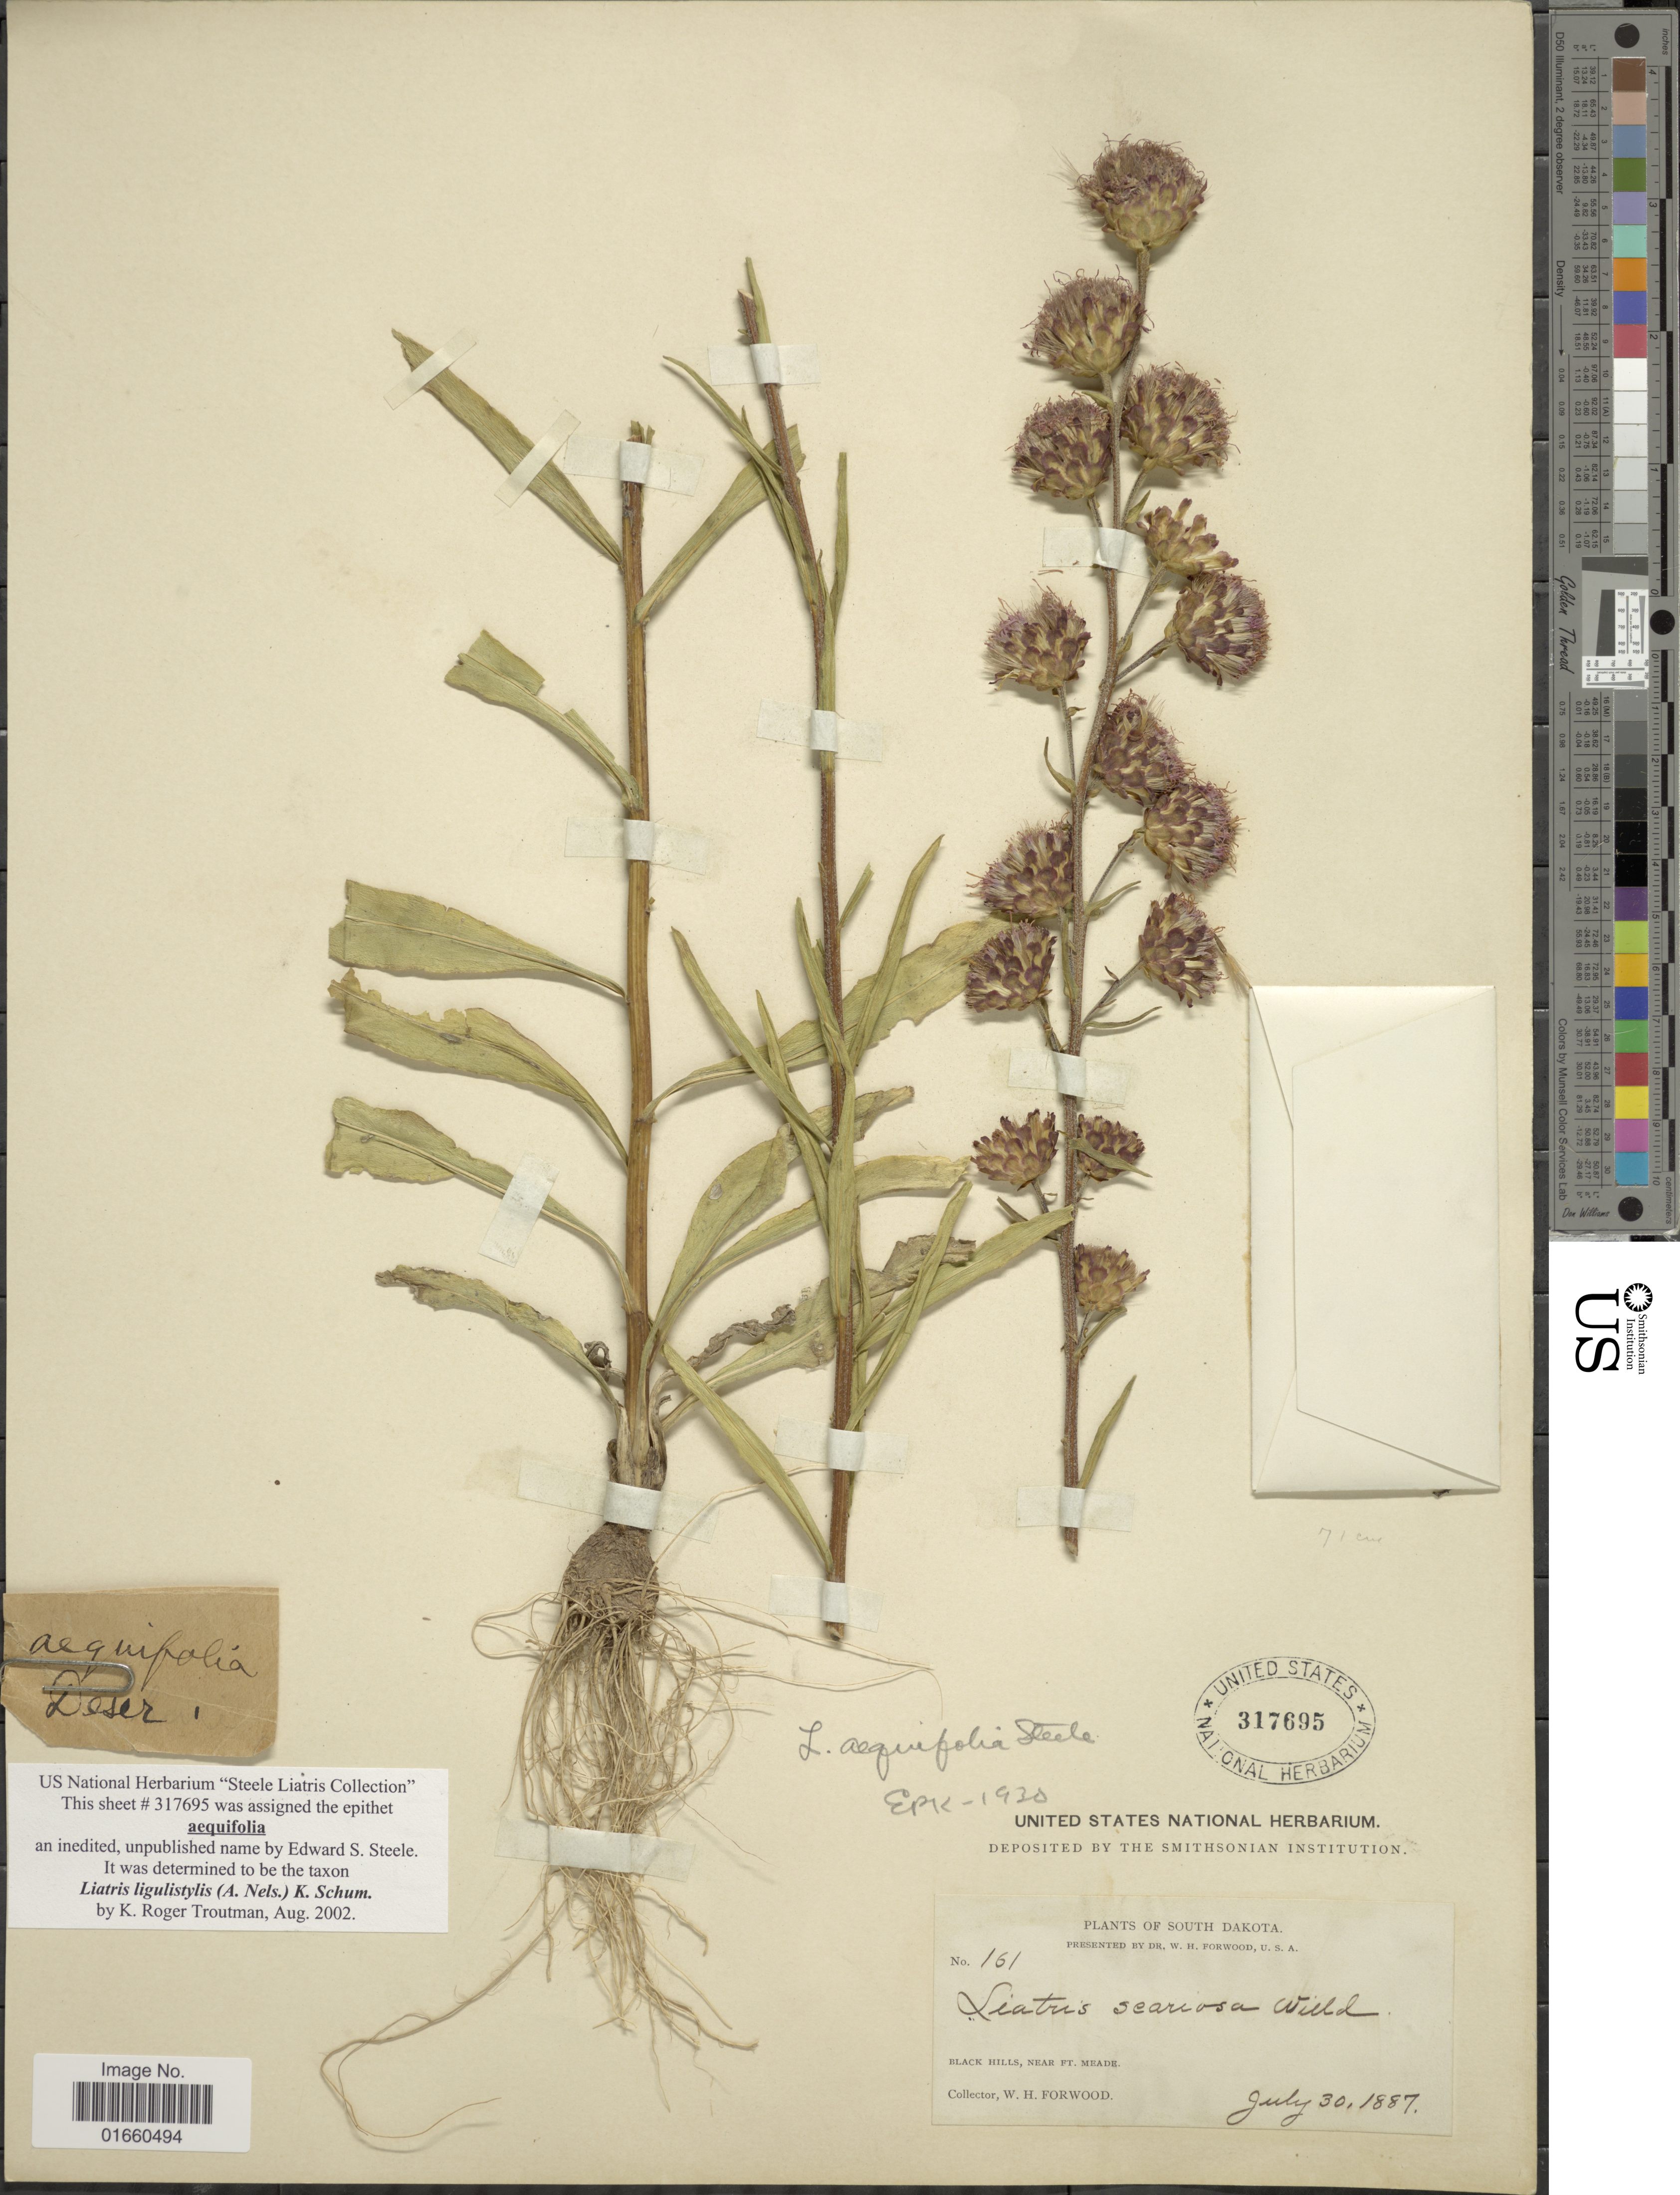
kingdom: Plantae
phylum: Tracheophyta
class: Magnoliopsida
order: Asterales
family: Asteraceae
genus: Liatris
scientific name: Liatris ligulistylis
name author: (A. Nelson) K. Schum.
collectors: W. Forwood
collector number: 161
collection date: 1887-07-30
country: United States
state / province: South Dakota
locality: Black Hills, near Ft. Meade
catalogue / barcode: US 317695